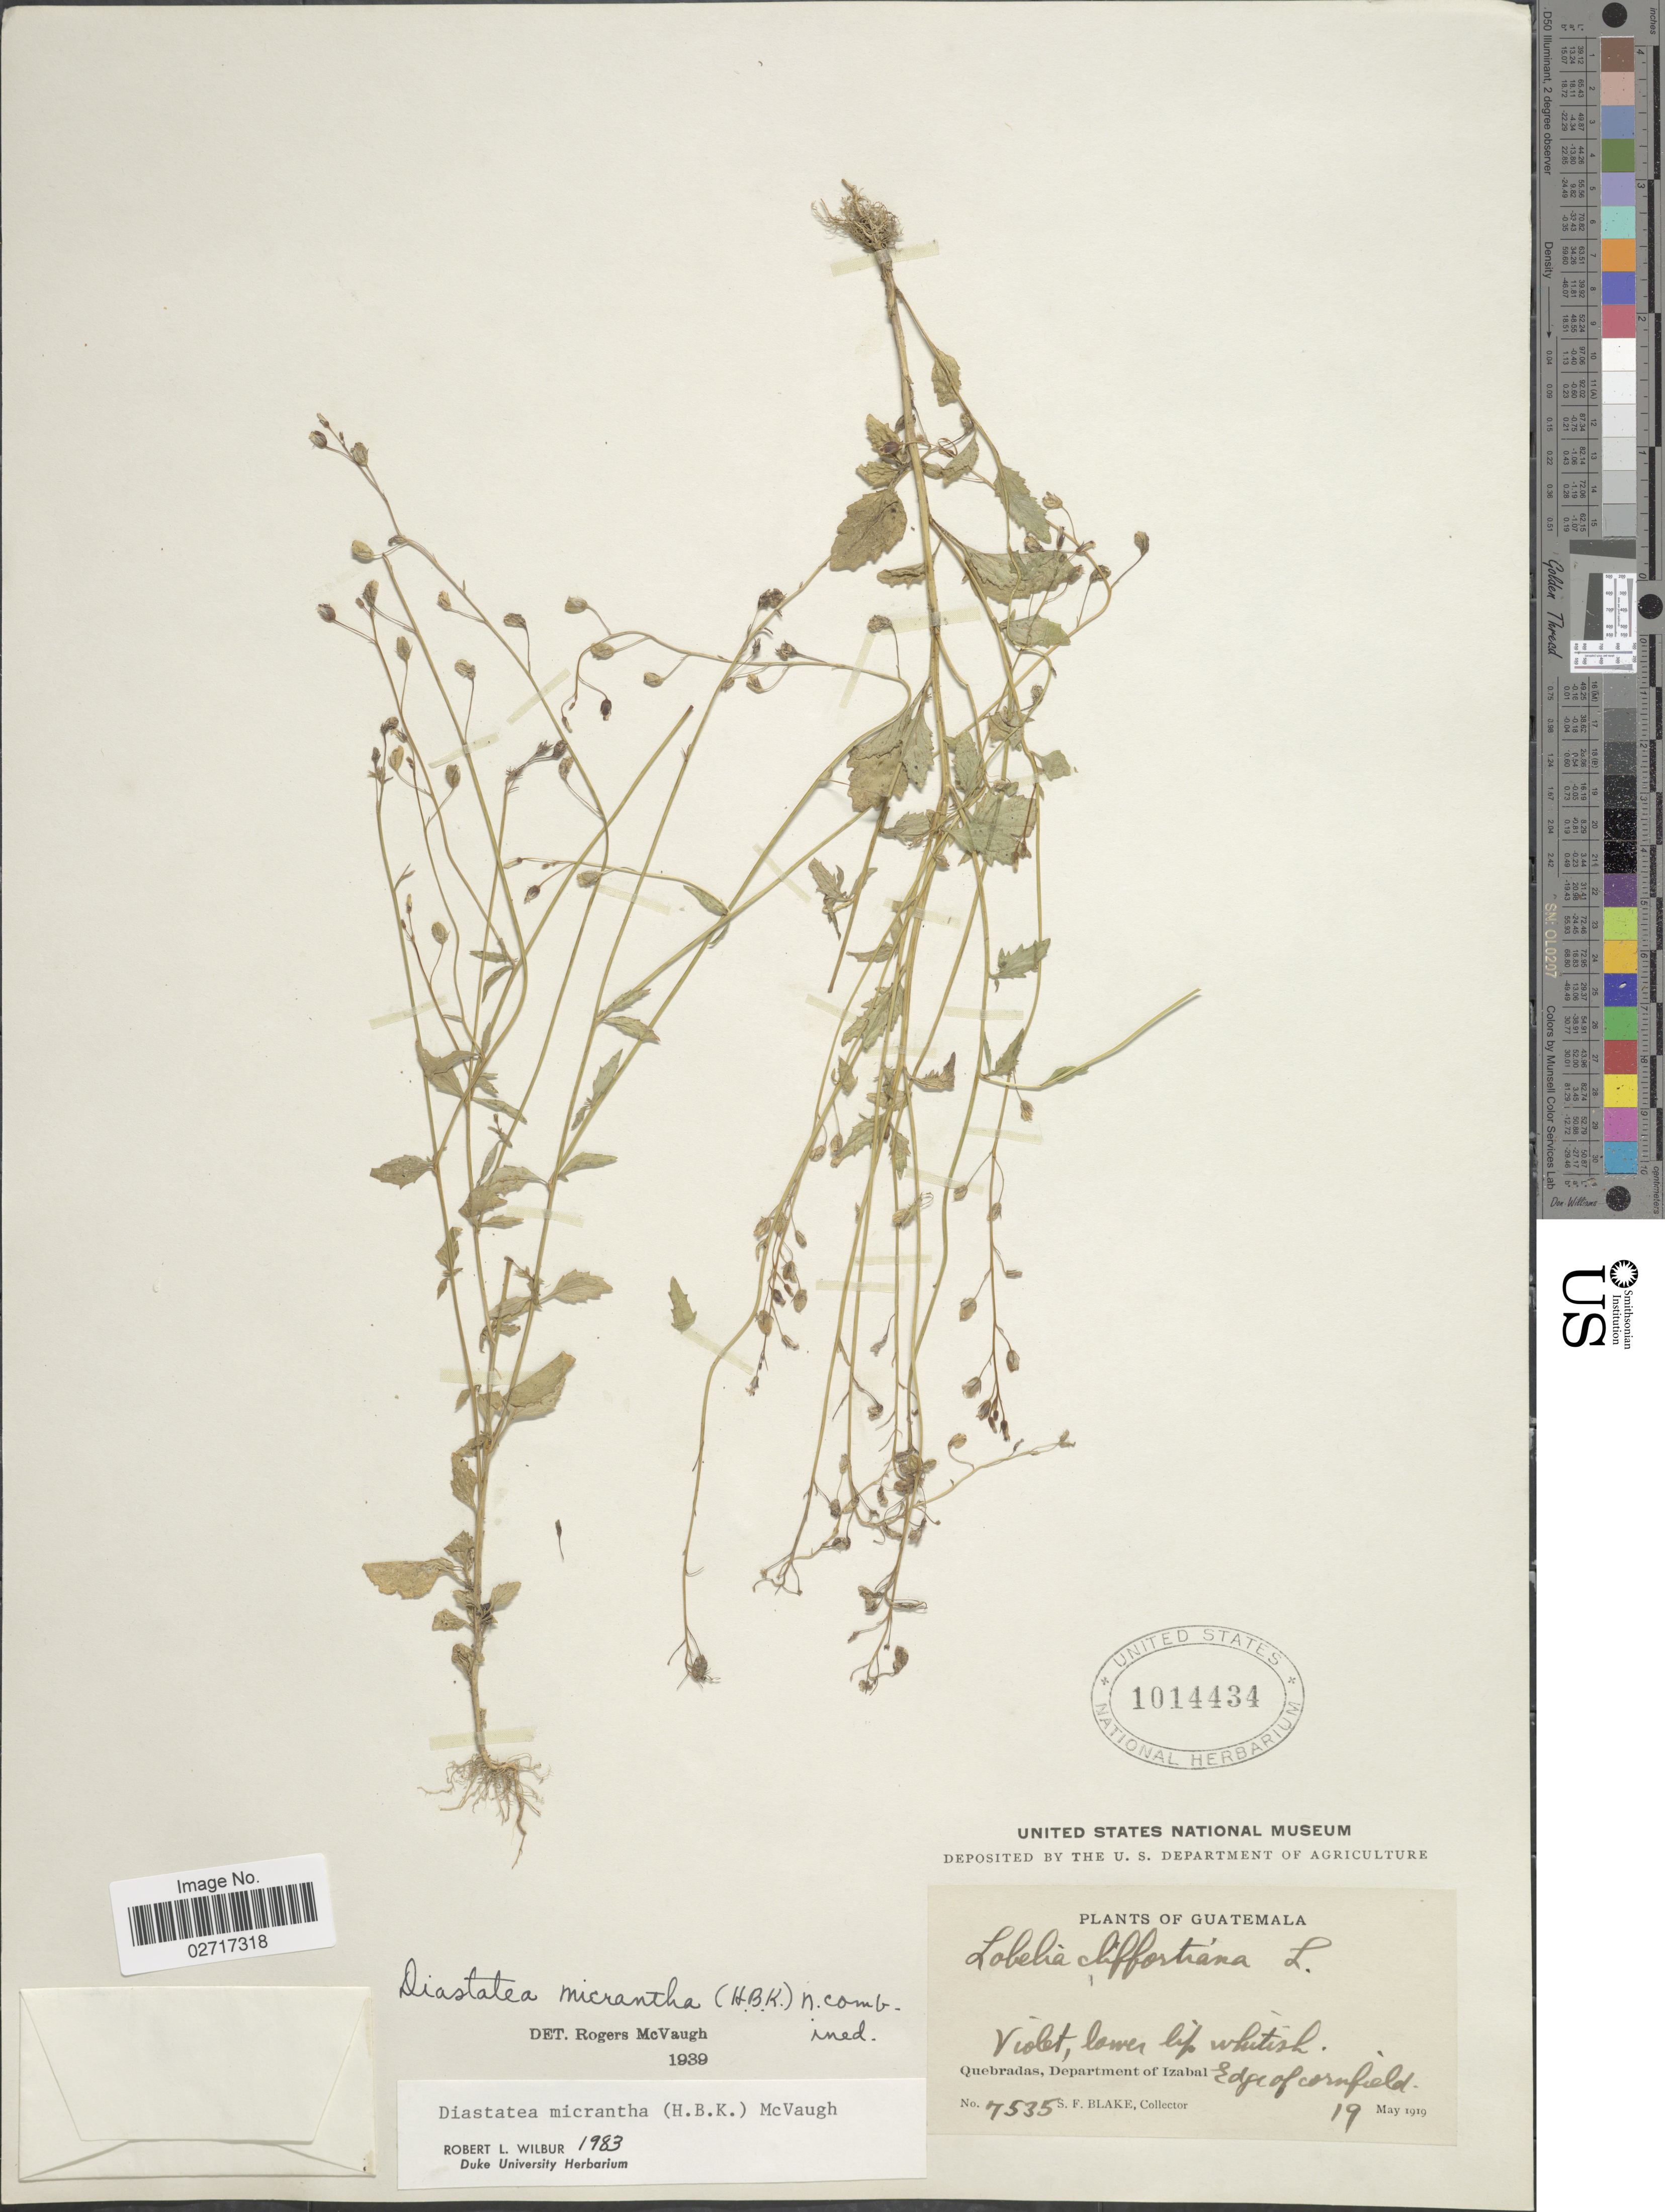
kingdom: Plantae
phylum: Tracheophyta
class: Magnoliopsida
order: Asterales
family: Campanulaceae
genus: Diastatea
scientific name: Diastatea micrantha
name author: (Kunth) McVaugh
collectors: S. Blake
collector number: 7535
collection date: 1919-05-19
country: Guatemala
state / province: Izabal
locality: Quebradas, Department of Izabal. Edge of cornfield.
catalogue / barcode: US 1014434